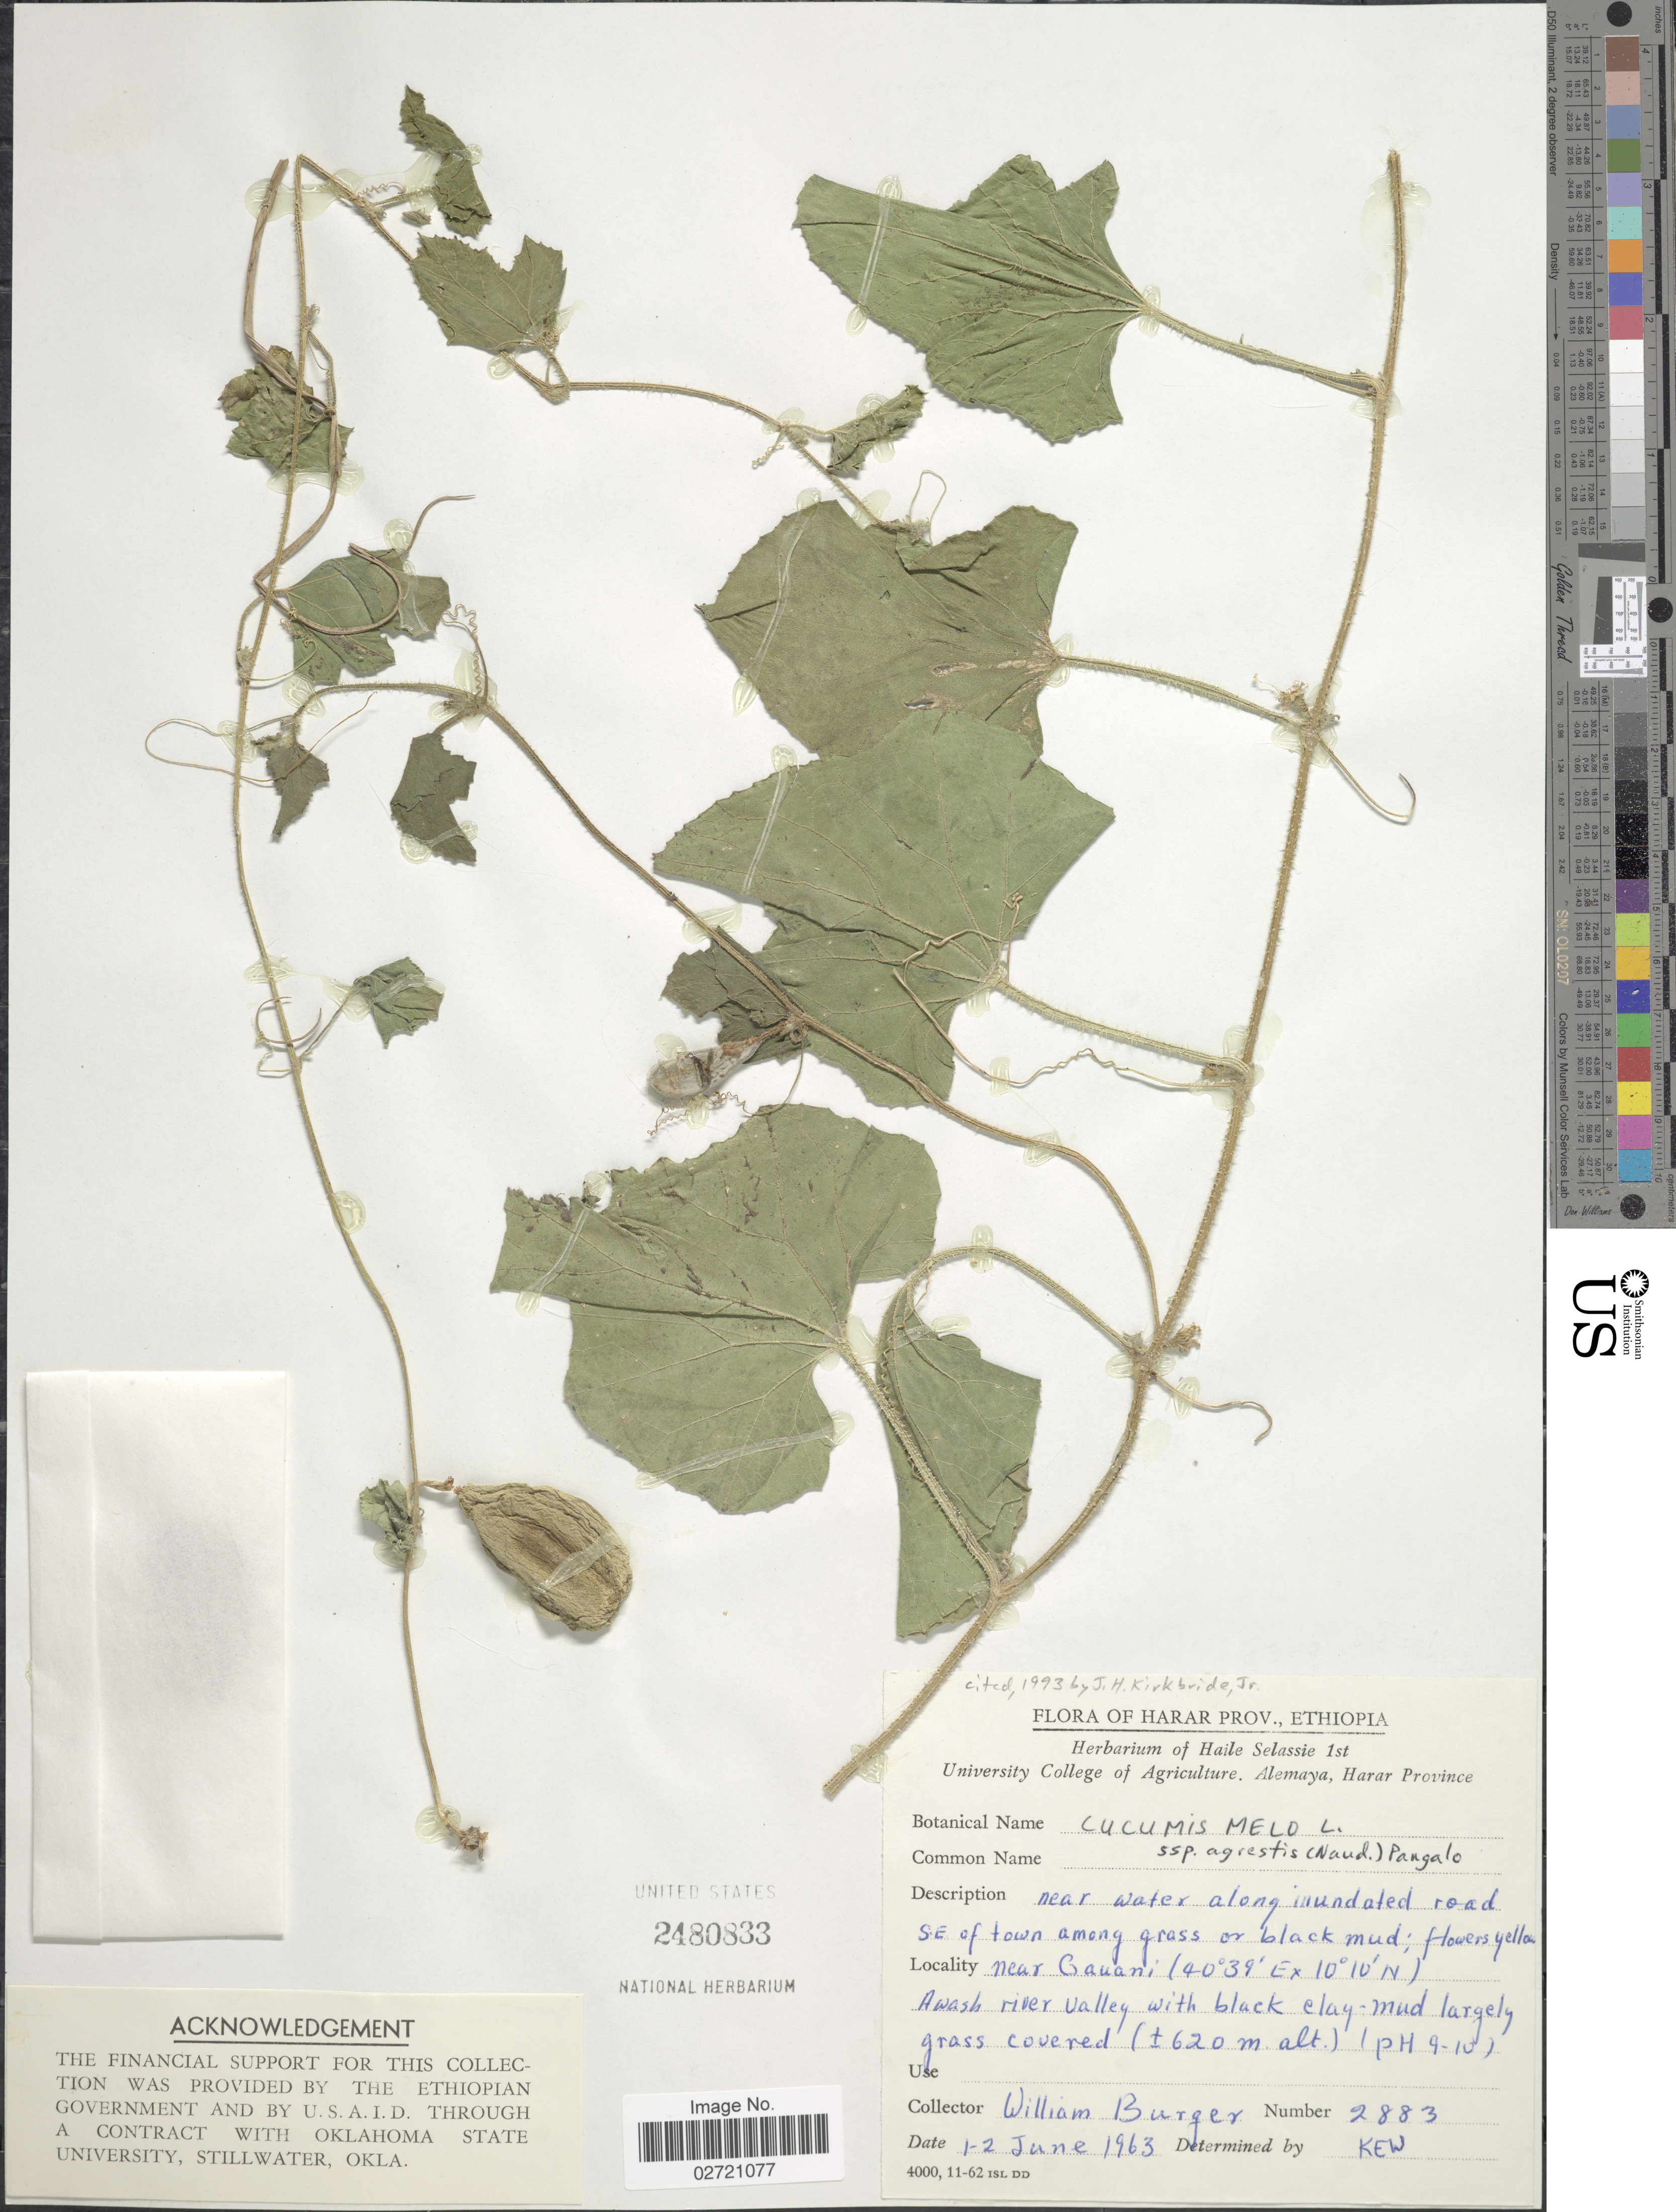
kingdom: Plantae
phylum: Tracheophyta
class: Magnoliopsida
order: Cucurbitales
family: Cucurbitaceae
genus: Cucumis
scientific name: Cucumis melo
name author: L.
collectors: W. Burger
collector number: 2883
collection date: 1963-06-01/1963-06-02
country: Ethiopia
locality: Harar Prov. Near water along inundated road SE of town. Near Gauani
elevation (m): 620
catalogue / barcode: US 2480833